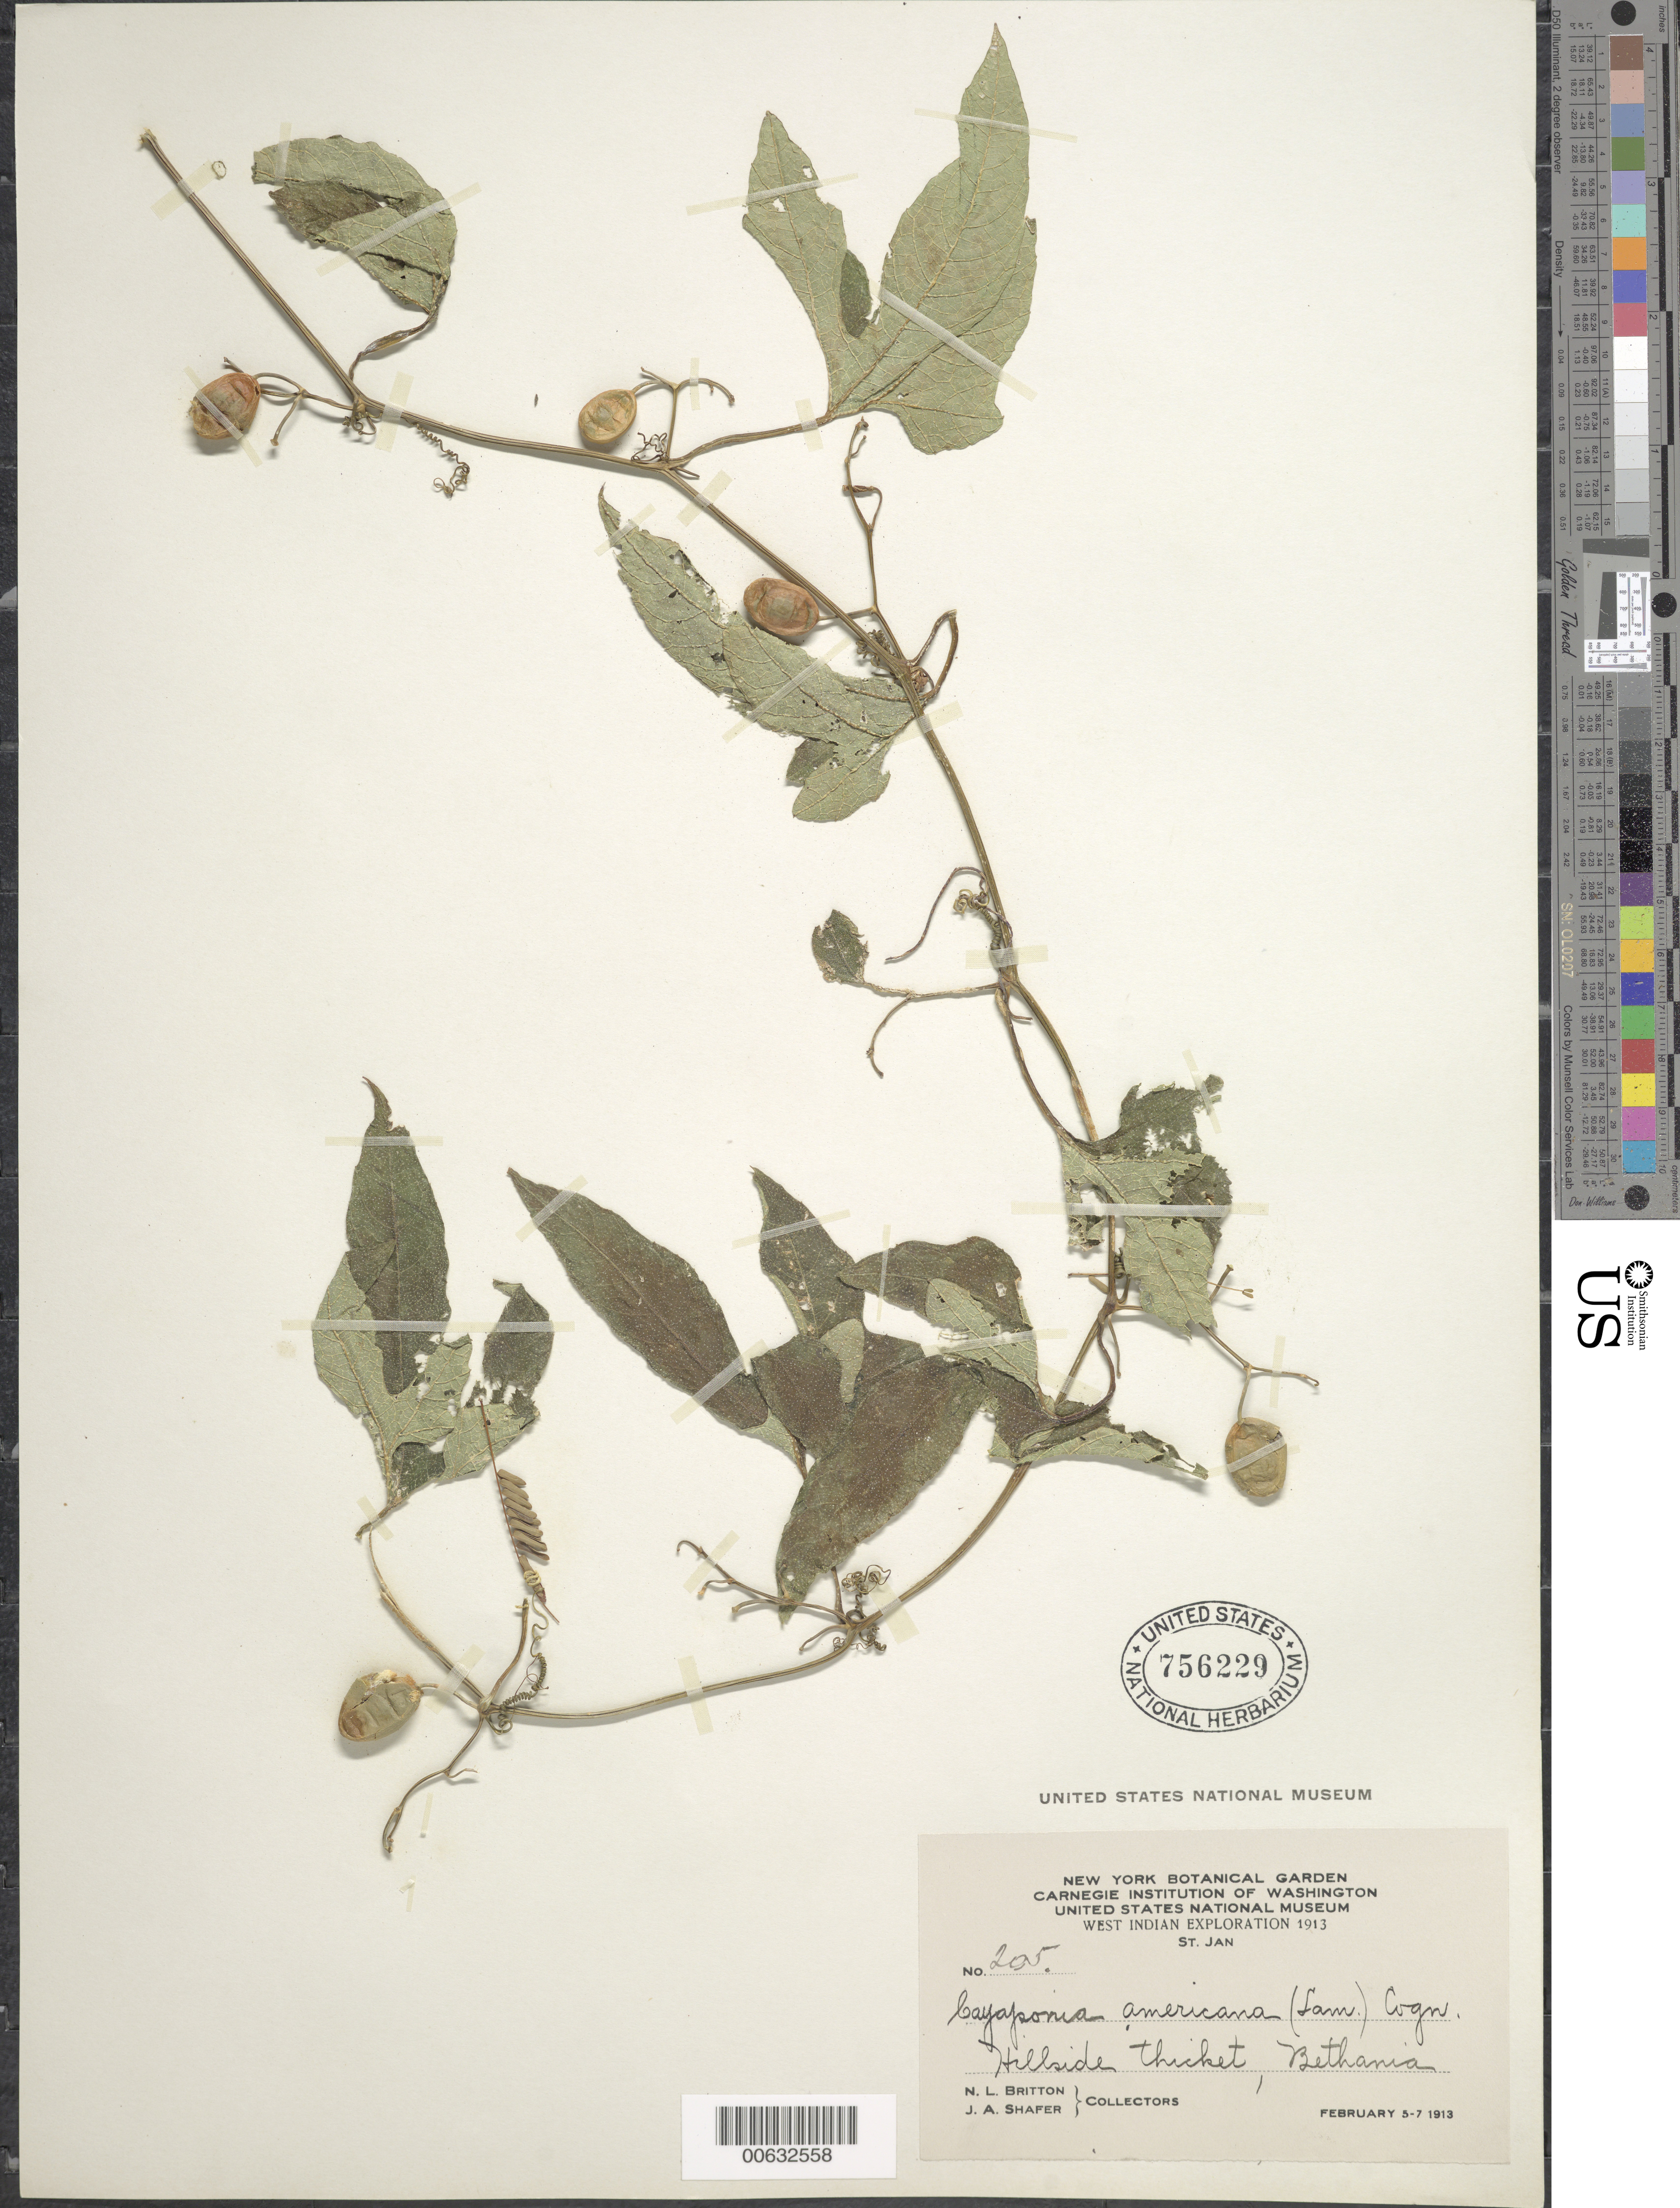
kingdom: Plantae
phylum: Tracheophyta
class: Magnoliopsida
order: Lamiales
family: Lamiaceae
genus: Clerodendrum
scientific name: Clerodendrum aculeatum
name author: (L.) Schltdl.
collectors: A. E. Ricksecker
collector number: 205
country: U.S. Virgin Islands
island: St. Croix Island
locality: Corn hill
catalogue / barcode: US 756229